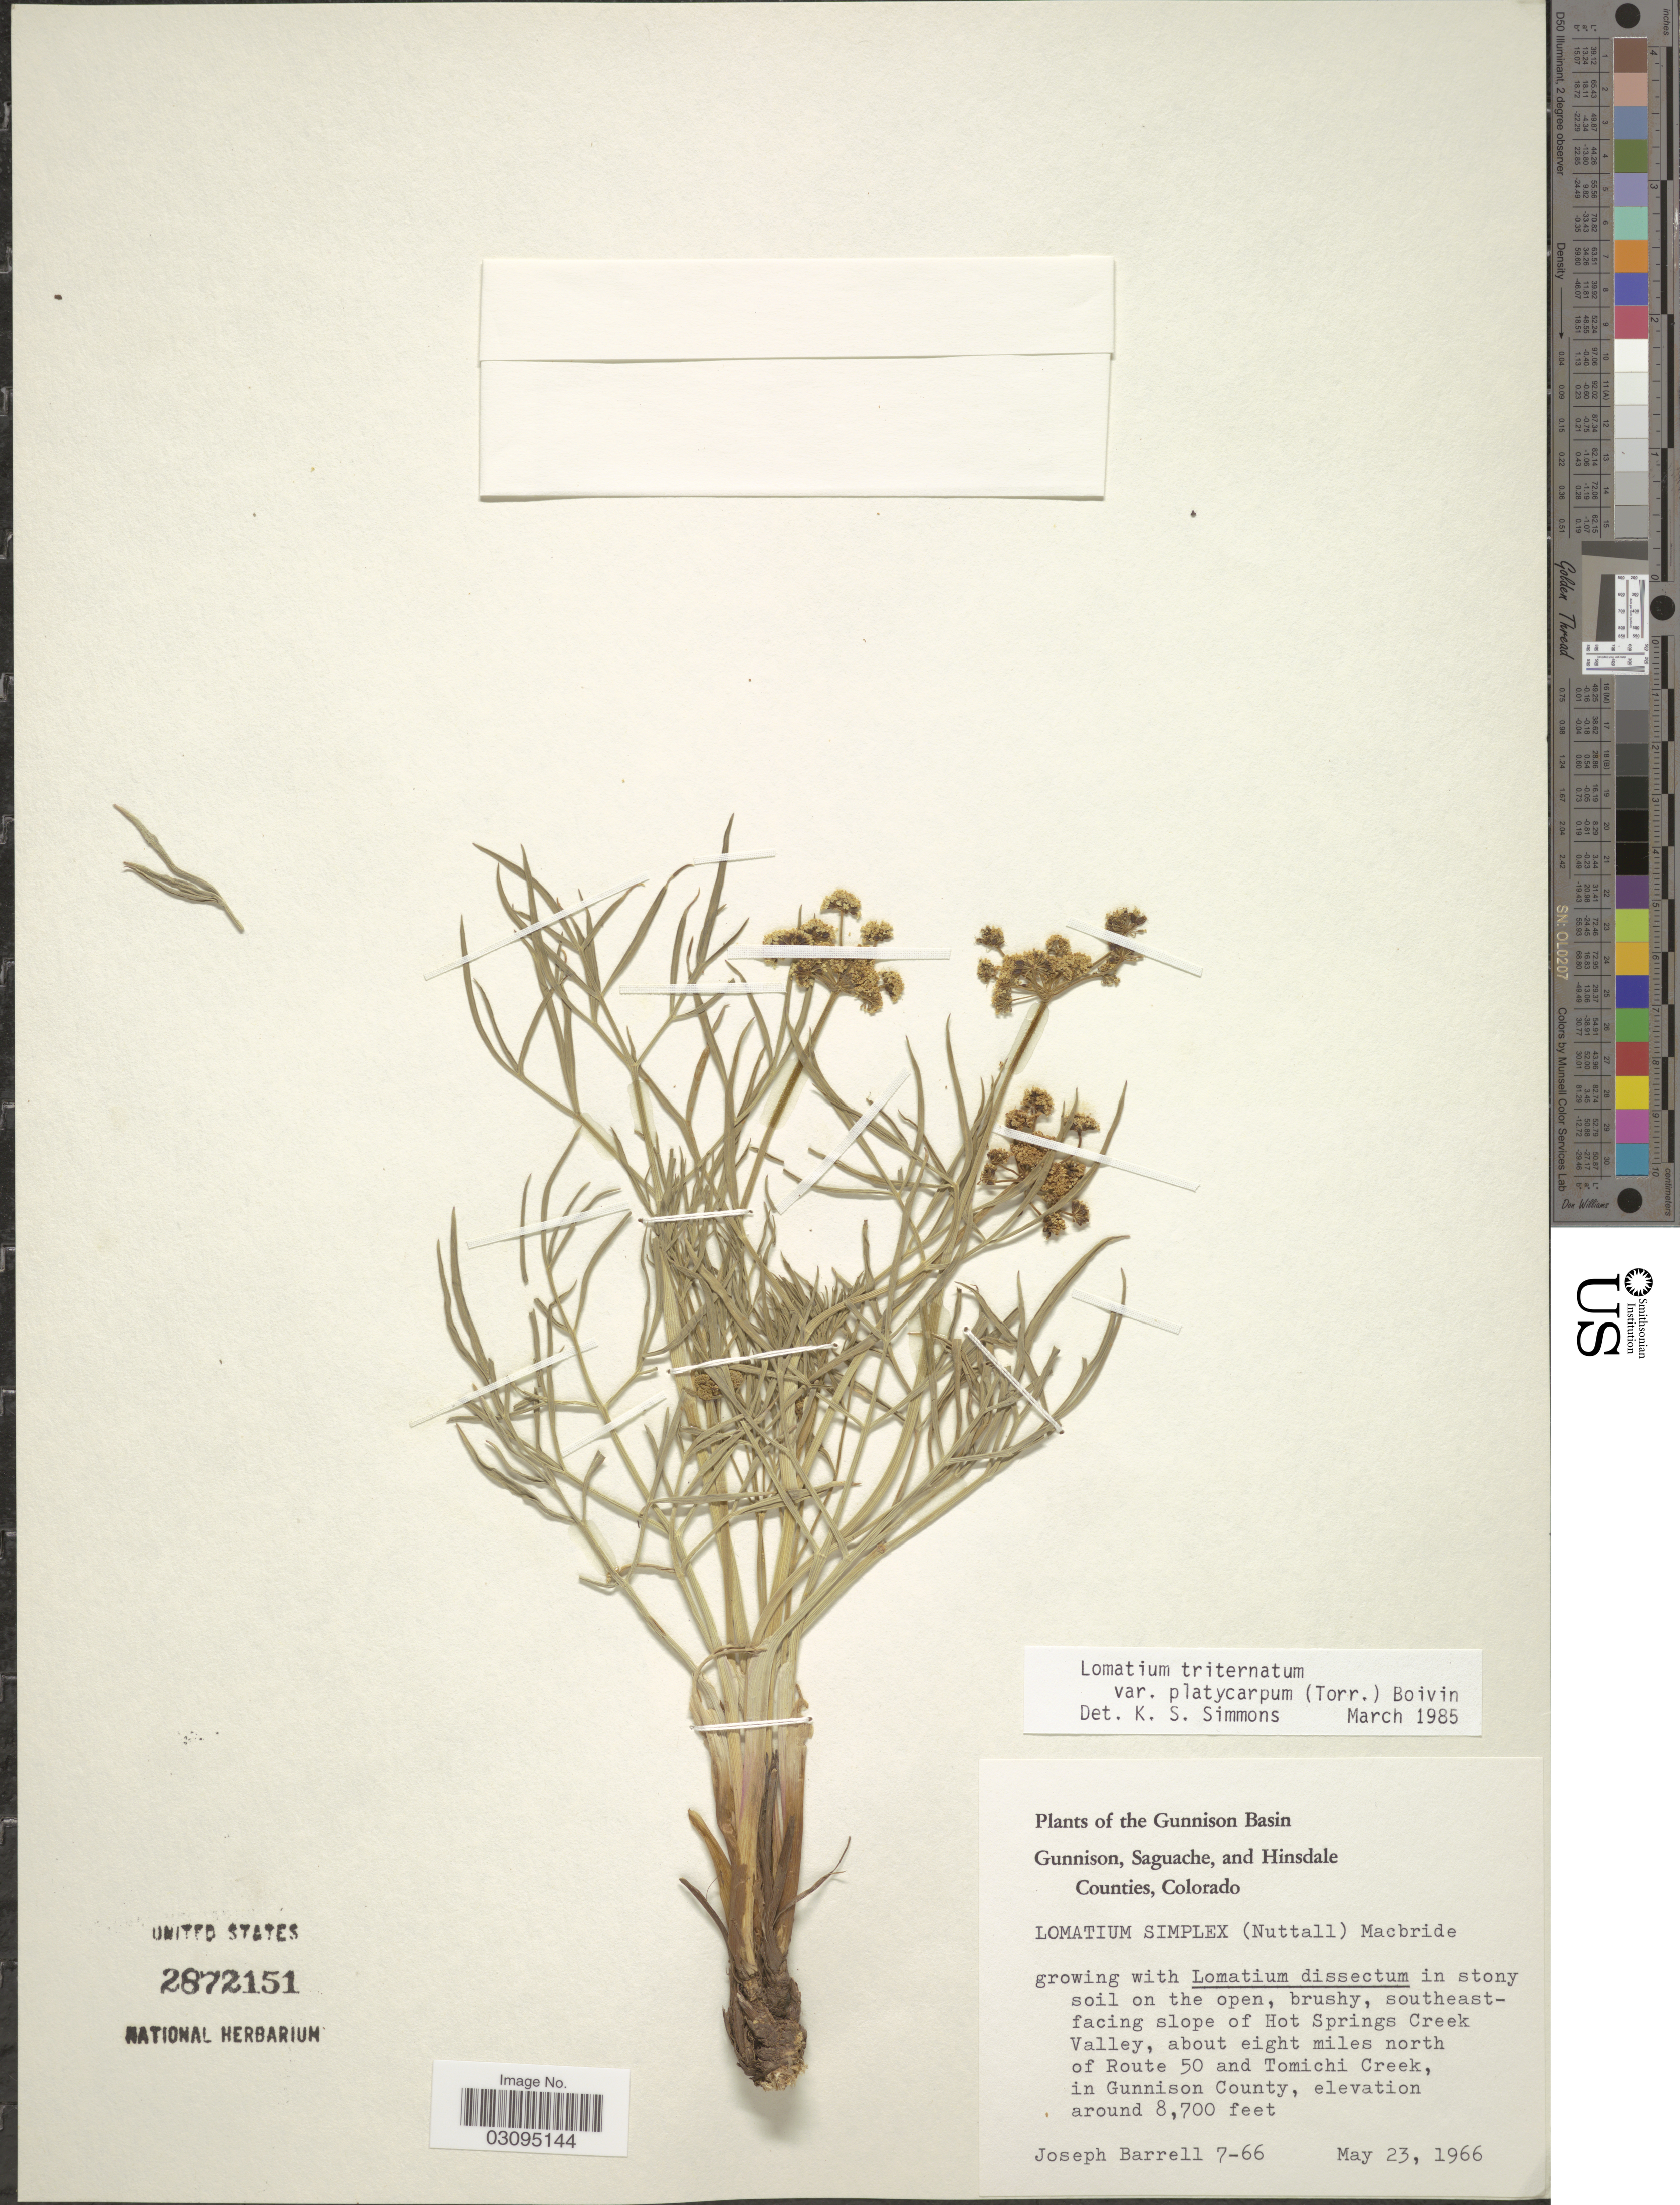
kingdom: Plantae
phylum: Tracheophyta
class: Magnoliopsida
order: Apiales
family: Apiaceae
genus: Lomatium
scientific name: Lomatium triternatum var. platycarpum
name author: (Torr.) B. Boivin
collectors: J. Barrell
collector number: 7-66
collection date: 1966-05-23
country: United States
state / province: Colorado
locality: The Gunnison Basin, southeast facing slope of Hot Springs Creek Valley, about eight miles north of Route 50 and Tomichi Creek, in Gunnison County.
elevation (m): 2652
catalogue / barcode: US 2872151